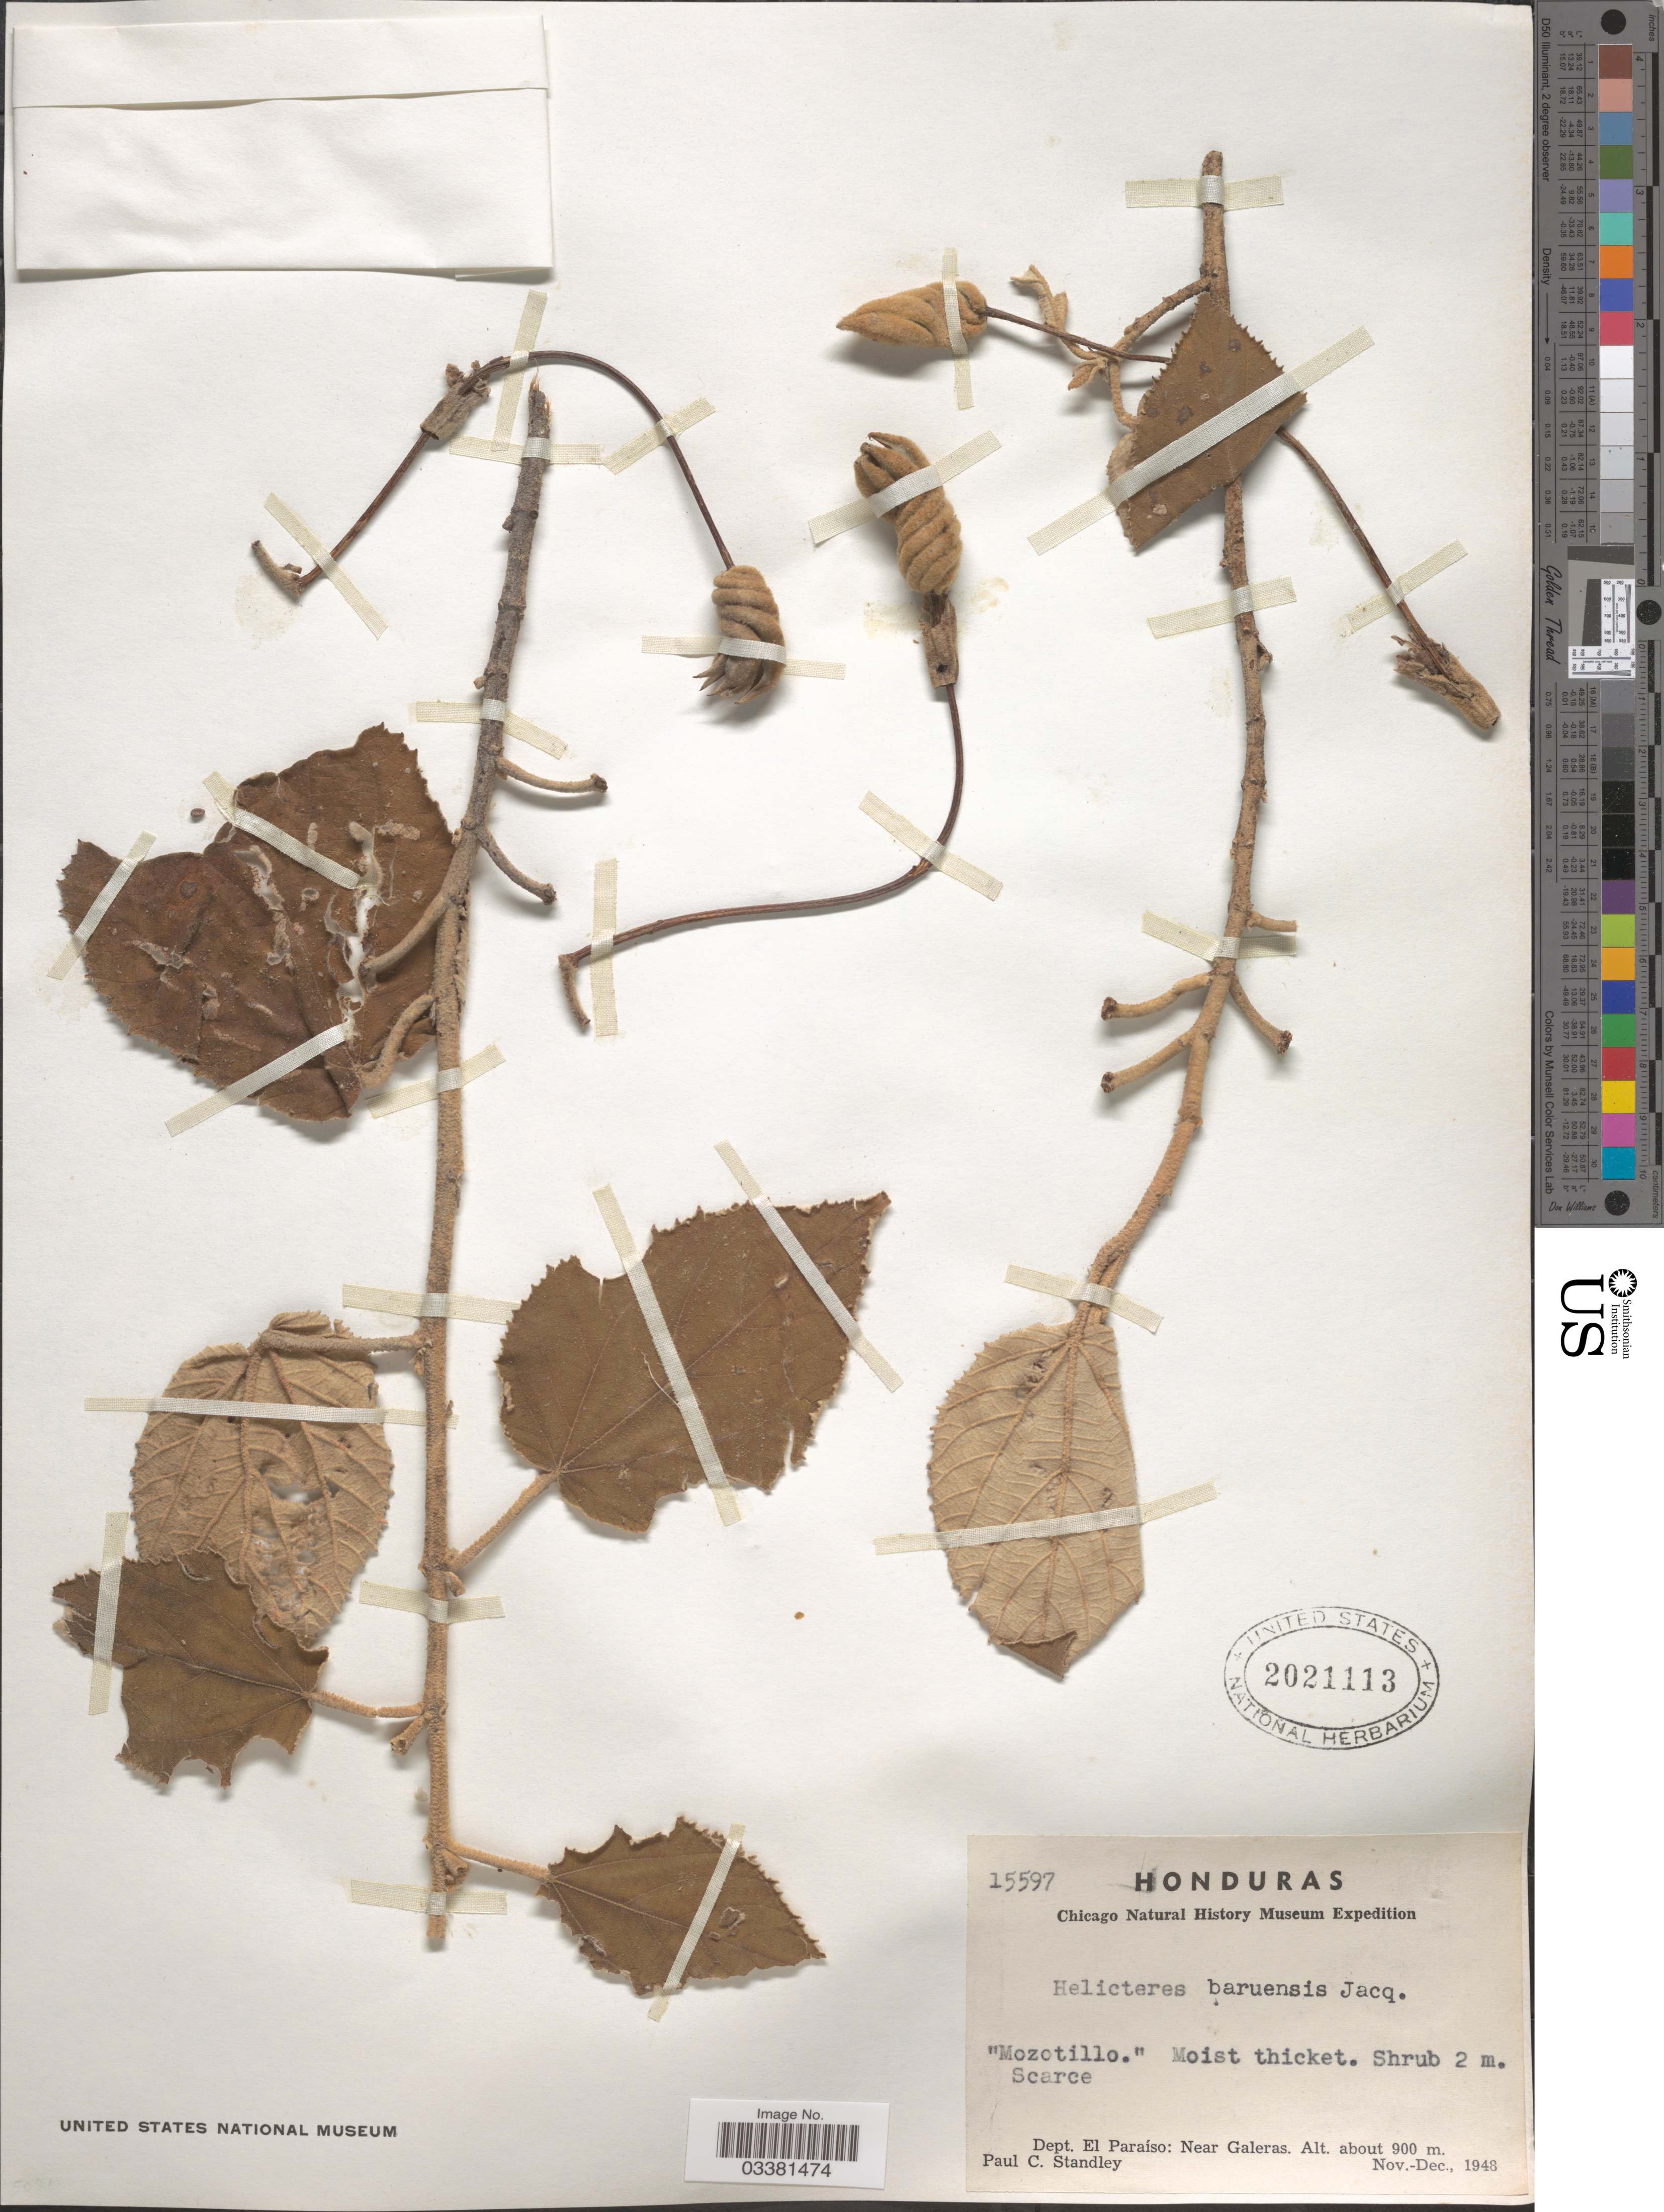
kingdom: Plantae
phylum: Tracheophyta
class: Magnoliopsida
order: Malvales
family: Malvaceae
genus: Helicteres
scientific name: Helicteres baruensis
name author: Jacq.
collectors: P. C. Standley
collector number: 15597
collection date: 1948-11/1948-12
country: Honduras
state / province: El Paraíso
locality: Dept. El Paraíso: Near Galeras.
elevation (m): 900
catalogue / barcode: US 2021113